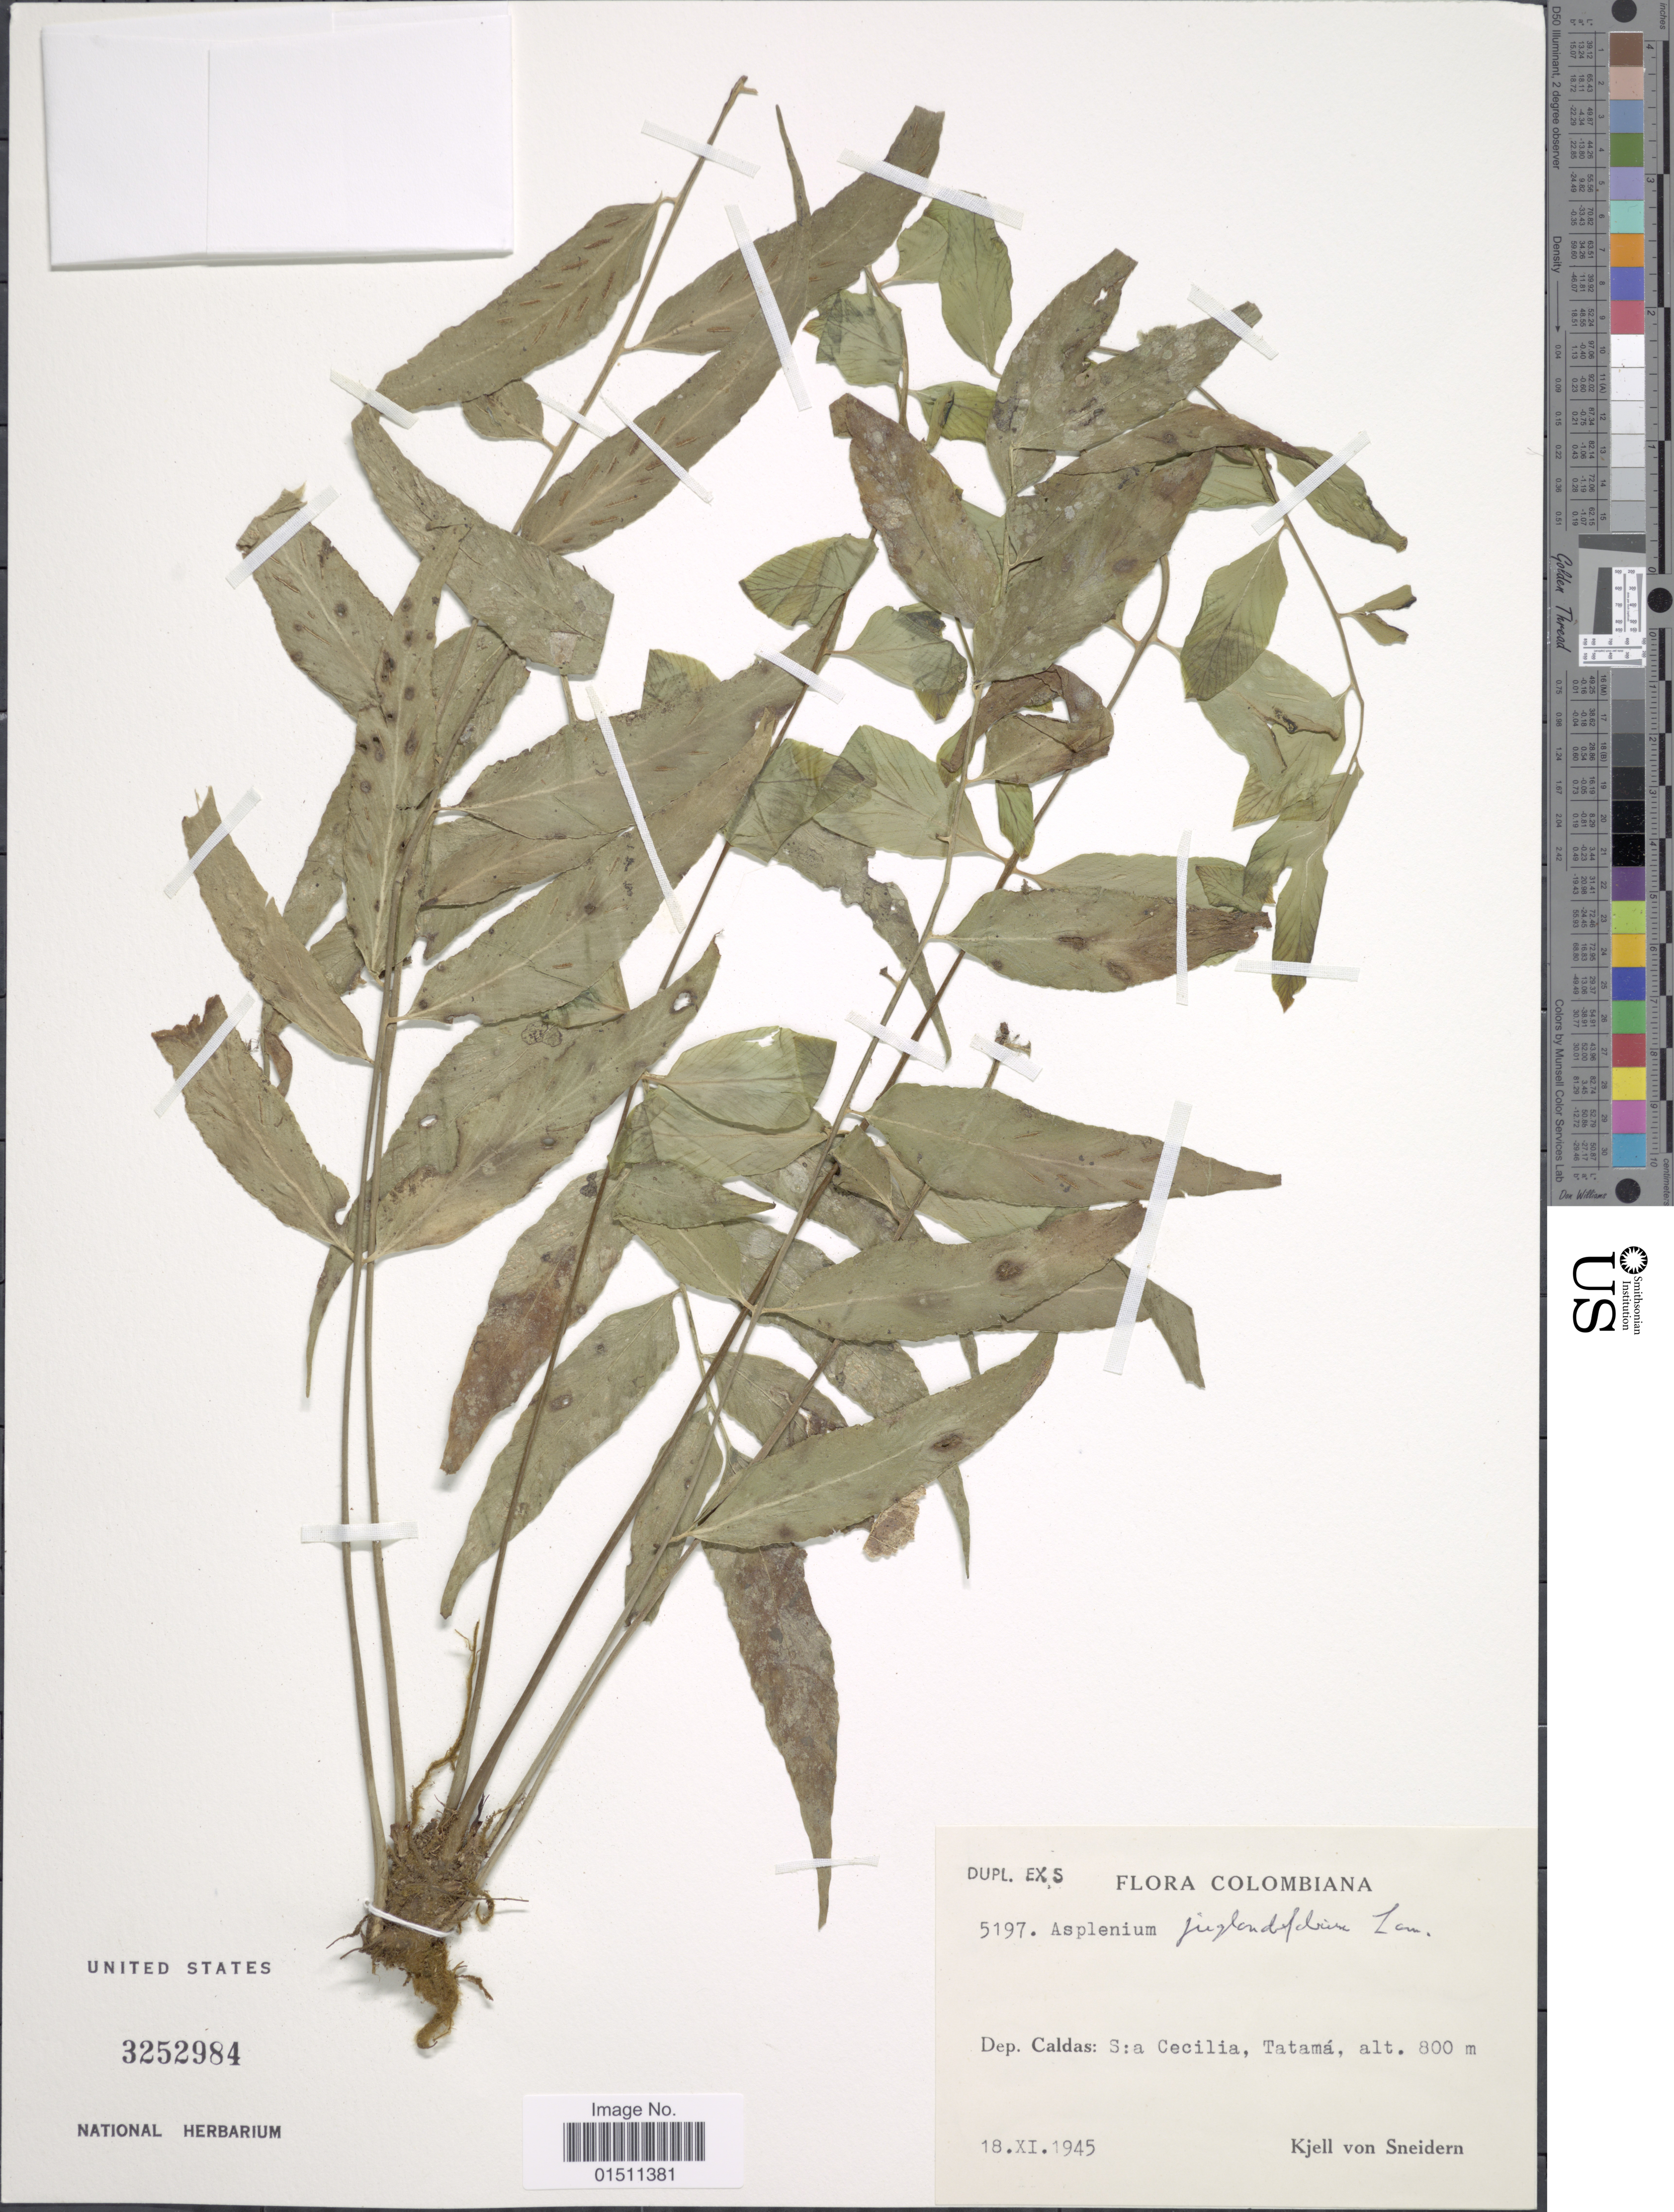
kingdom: Plantae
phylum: Tracheophyta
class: Polypodiopsida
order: Polypodiales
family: Aspleniaceae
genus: Asplenium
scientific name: Asplenium juglandifolium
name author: Lam.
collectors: K. von Sneidern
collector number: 5197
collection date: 1945-11-18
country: Colombia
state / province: Caldas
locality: Colombiana, S:a Cecilia, Tatamá.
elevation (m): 800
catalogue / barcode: US 3252984